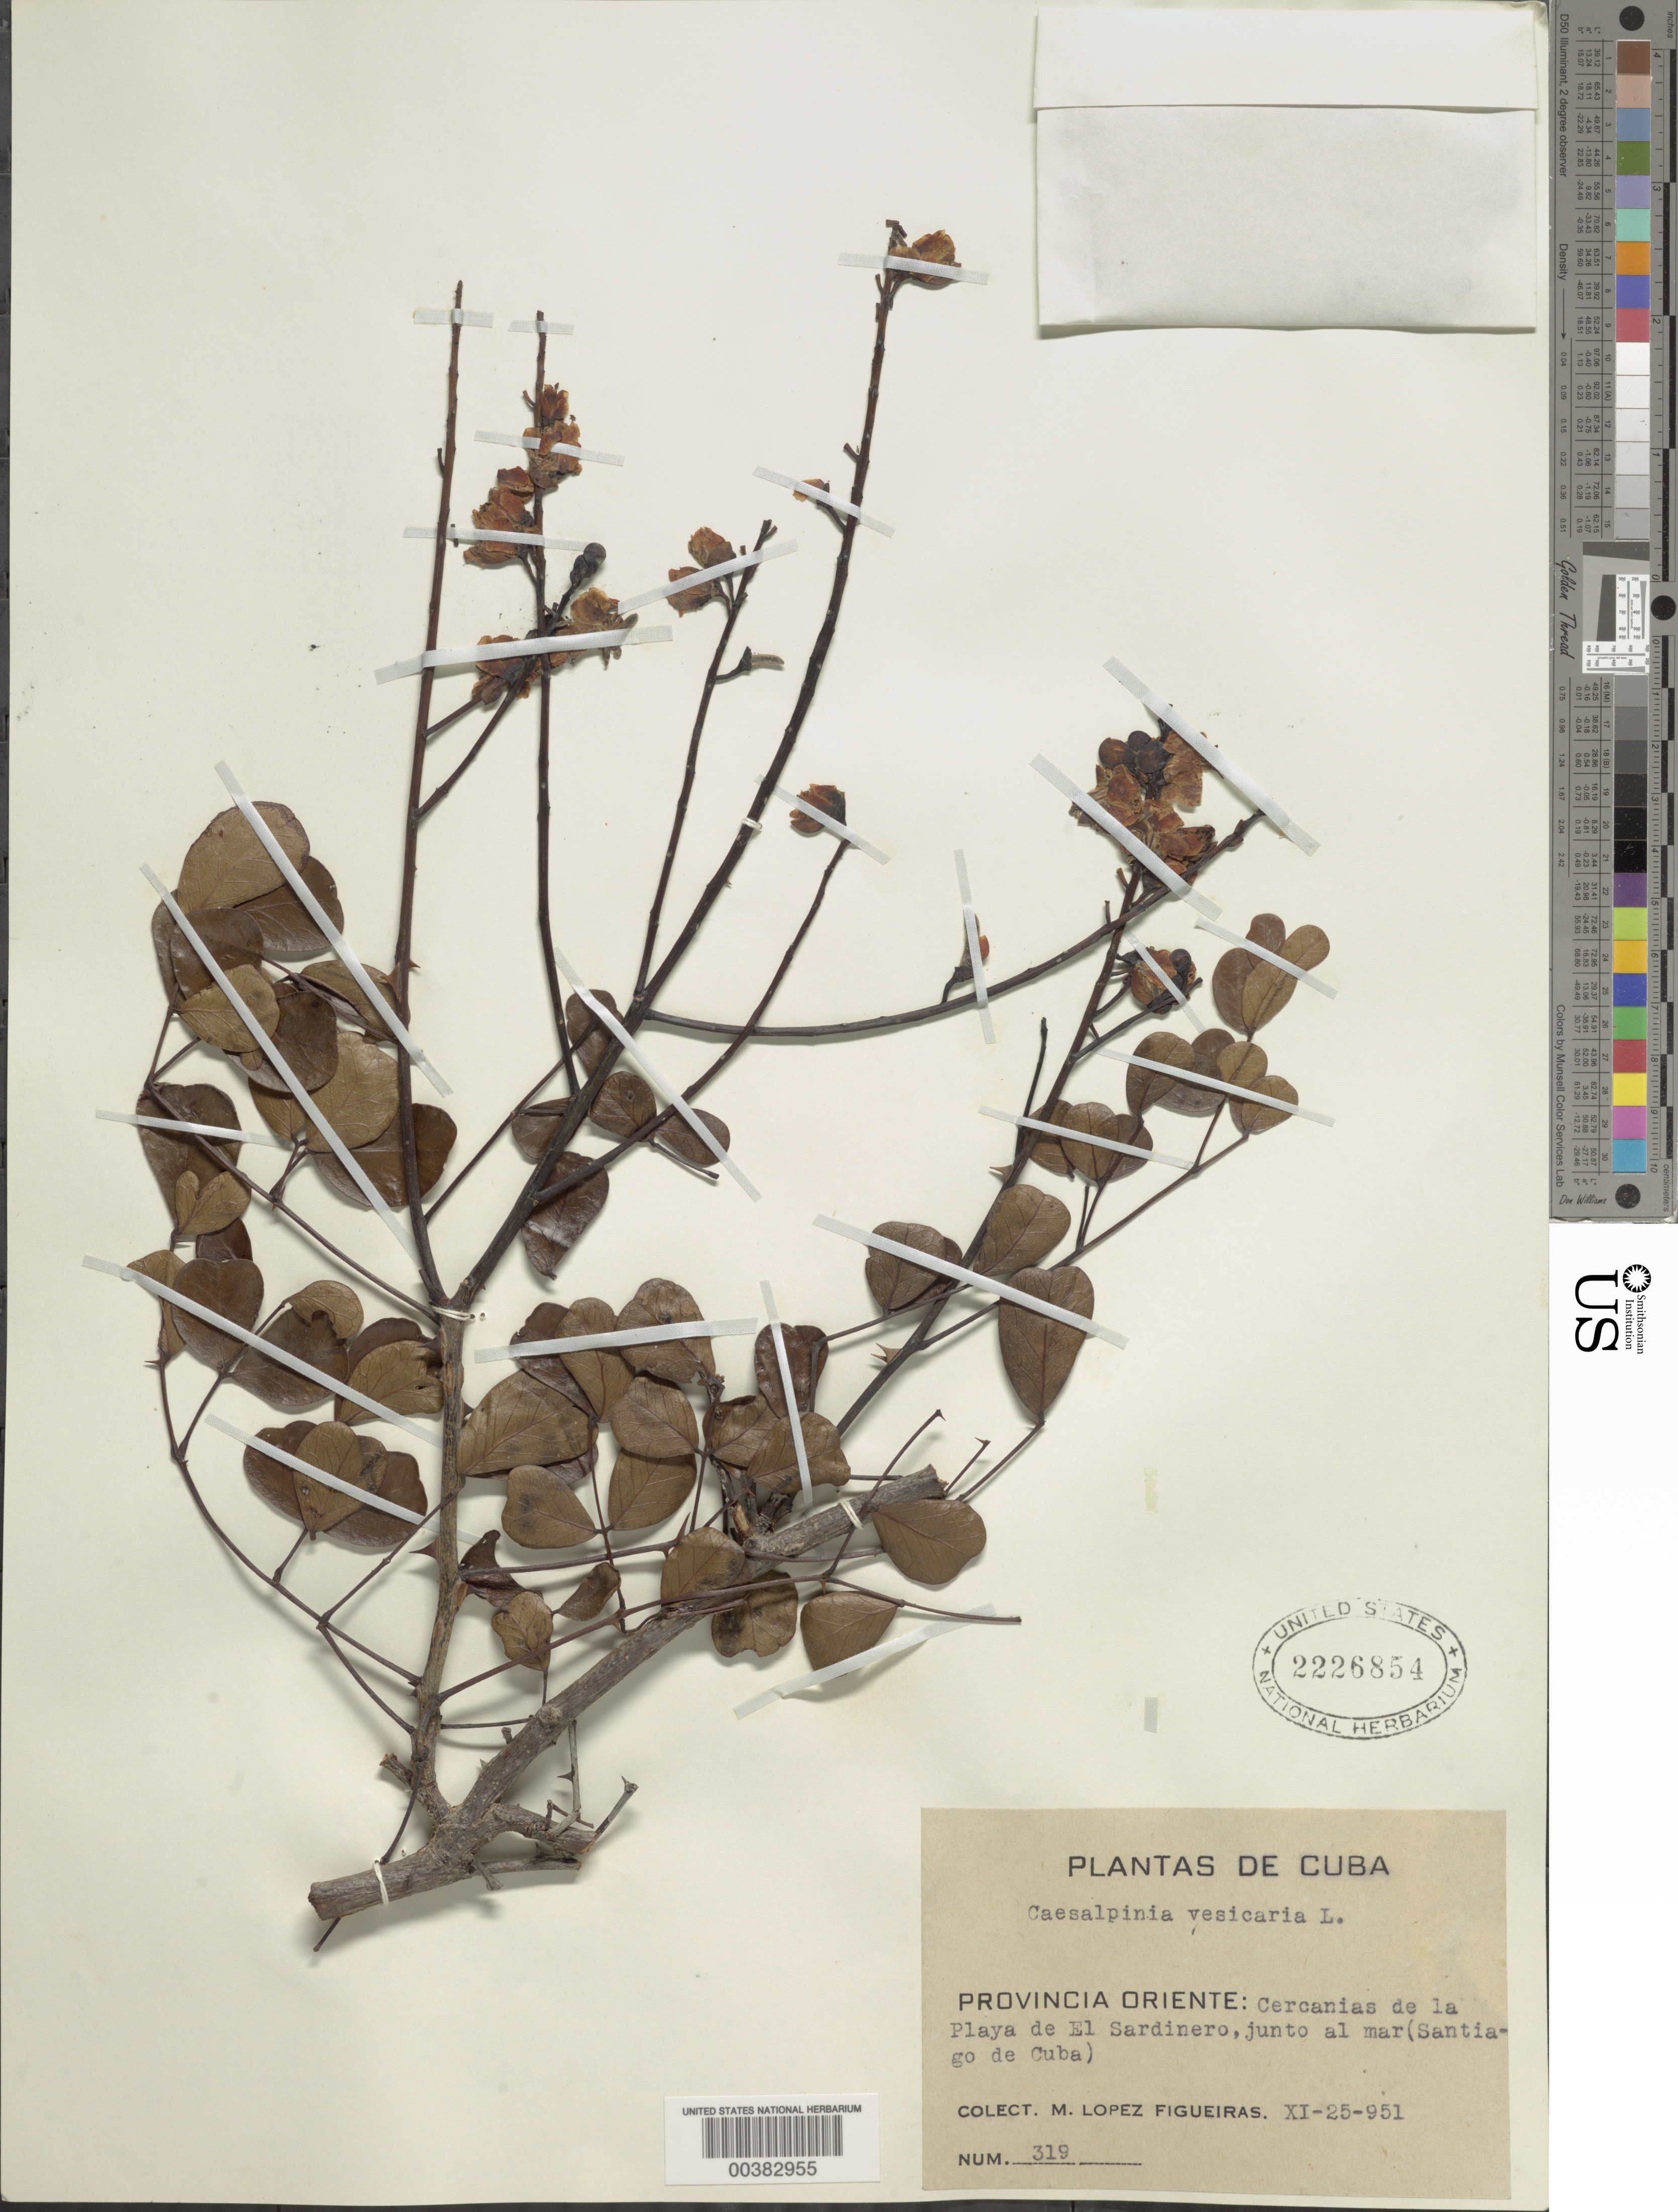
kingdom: Plantae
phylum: Tracheophyta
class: Magnoliopsida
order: Fabales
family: Fabaceae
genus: Tara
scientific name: Tara vesicaria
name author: (L.) Molinari et al.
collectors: M. López Figueiras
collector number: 319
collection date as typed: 25 Nov 1951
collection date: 1951-11-25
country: Cuba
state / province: Oriente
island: Greater Antilles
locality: Cercanias de la playa de el sardinero, junto al mar (santiago de cuba)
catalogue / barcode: US 2226854